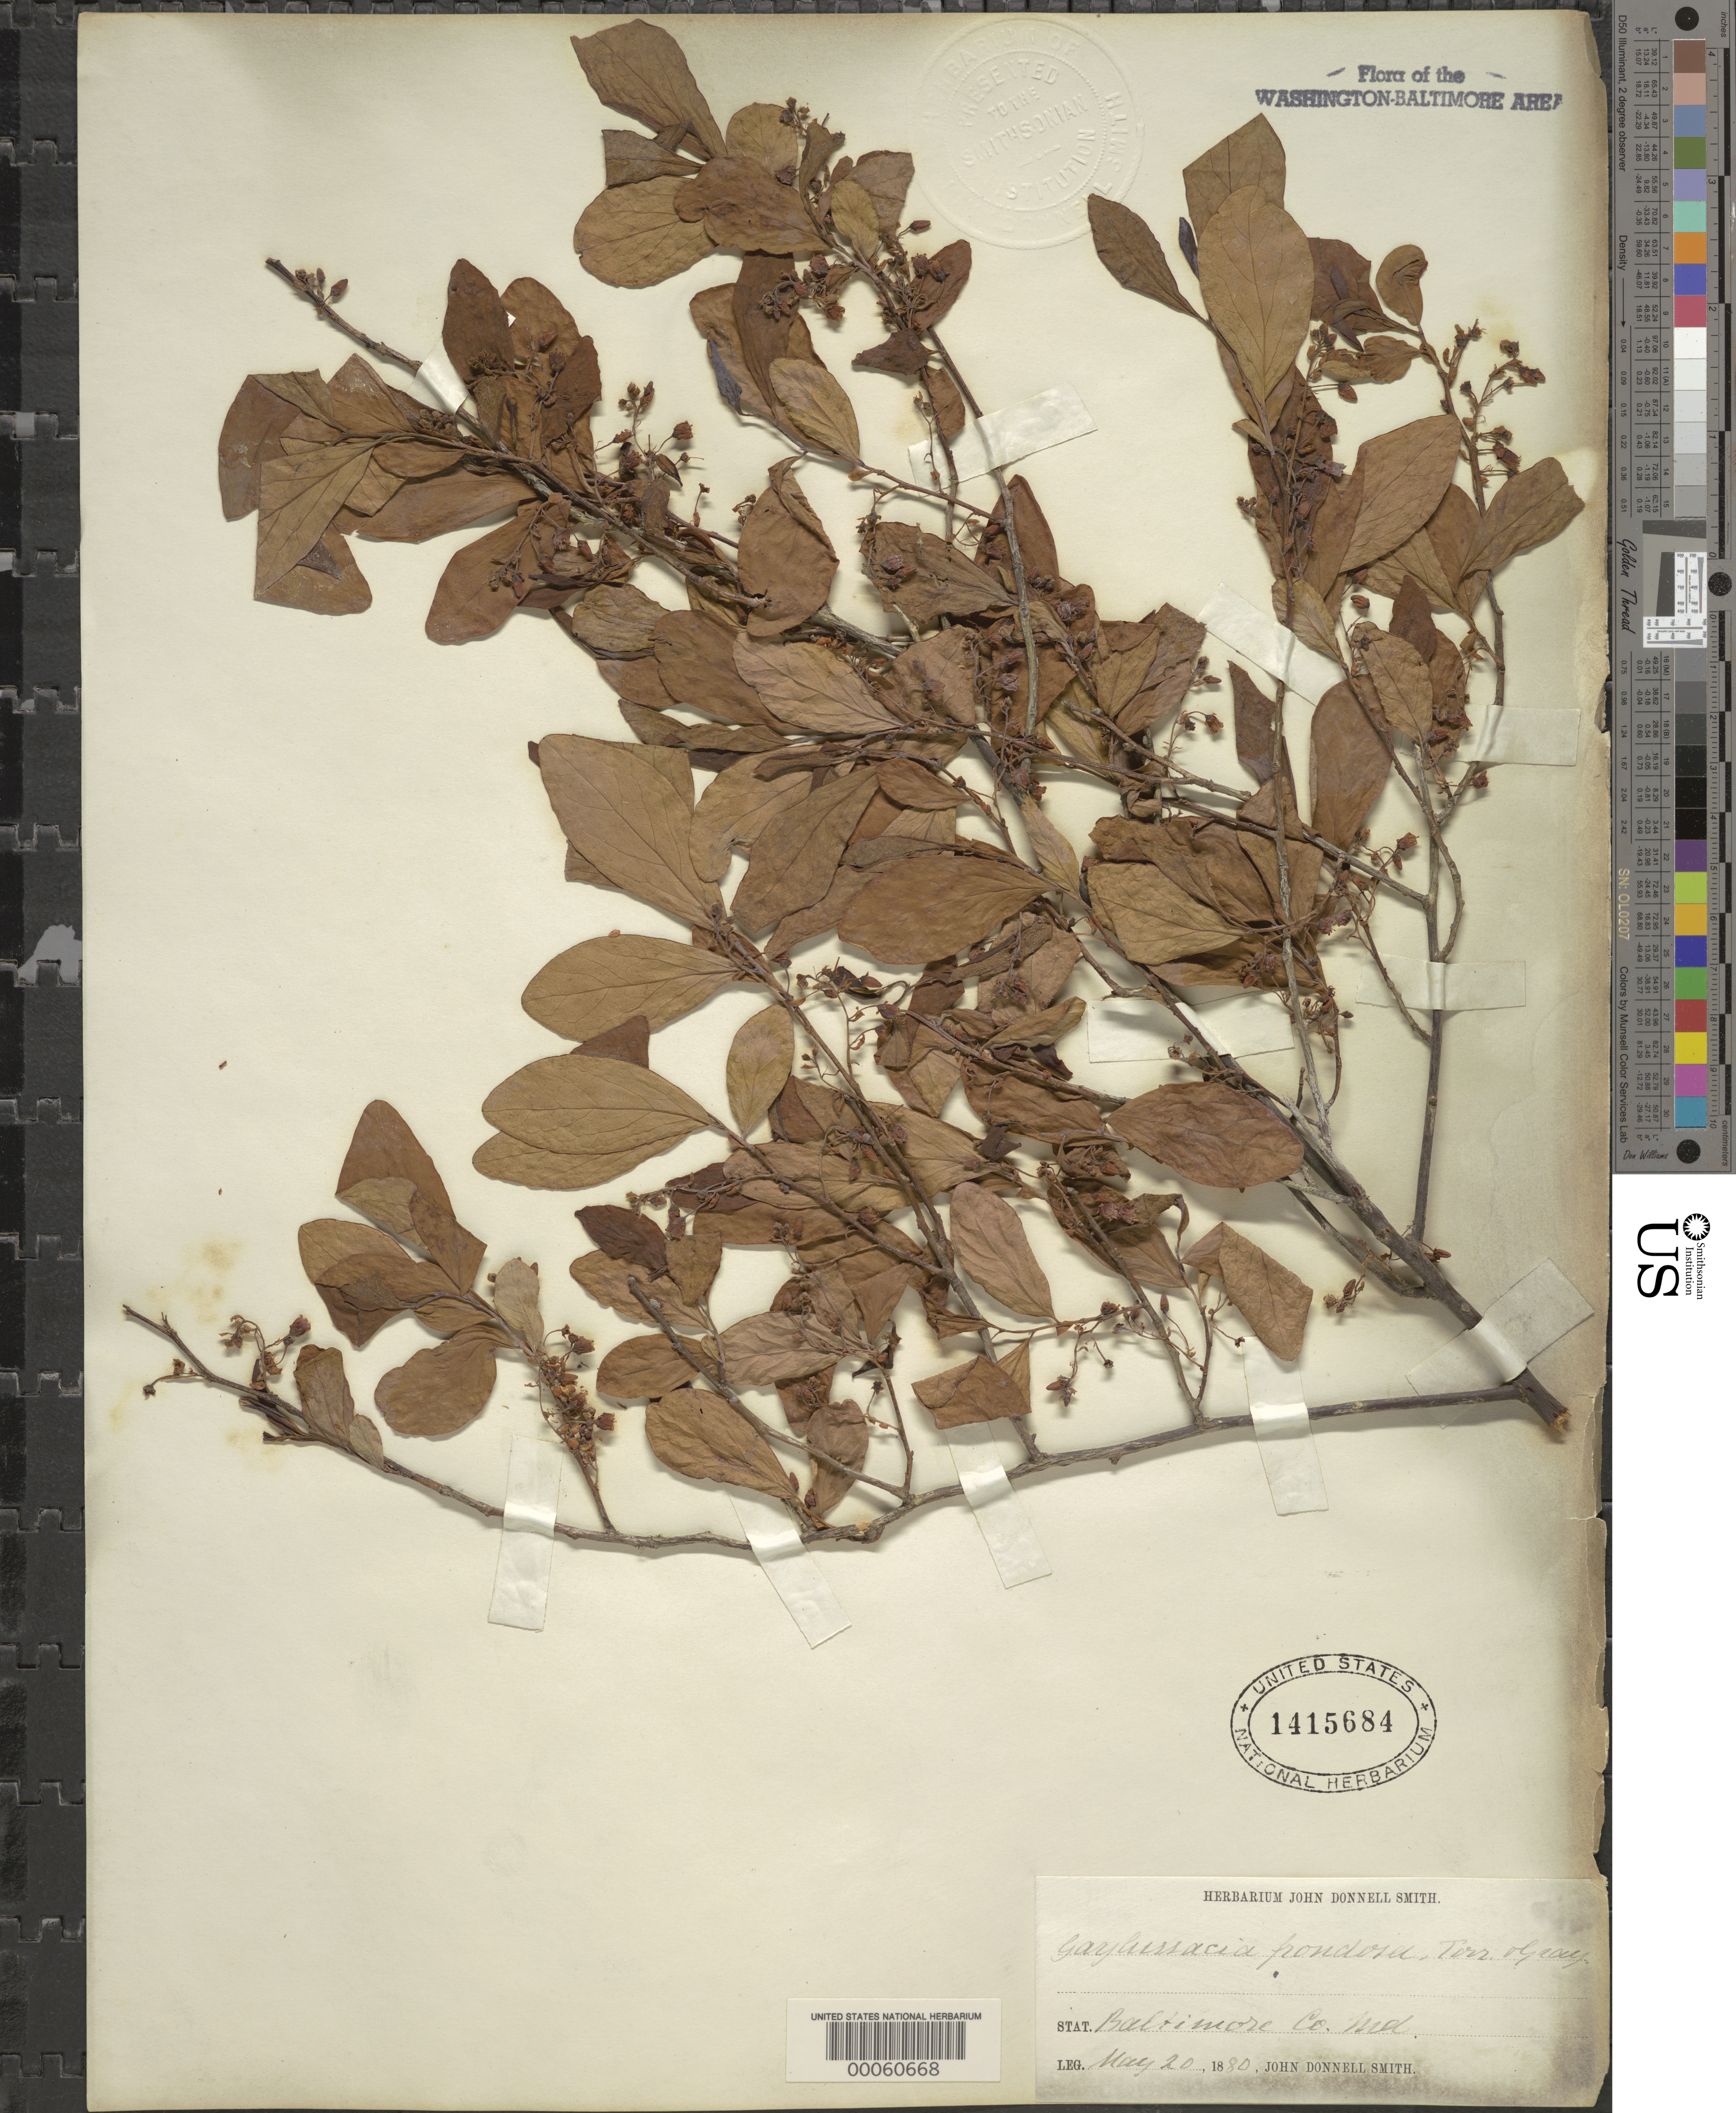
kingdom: Plantae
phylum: Tracheophyta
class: Magnoliopsida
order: Ericales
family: Ericaceae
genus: Gaylussacia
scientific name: Gaylussacia frondosa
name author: (L.) Torr. & A. Gray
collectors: J. Donnell Smith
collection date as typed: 20 May 1880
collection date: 1880-05-20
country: United States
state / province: Maryland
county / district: Baltimore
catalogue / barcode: US 1415684